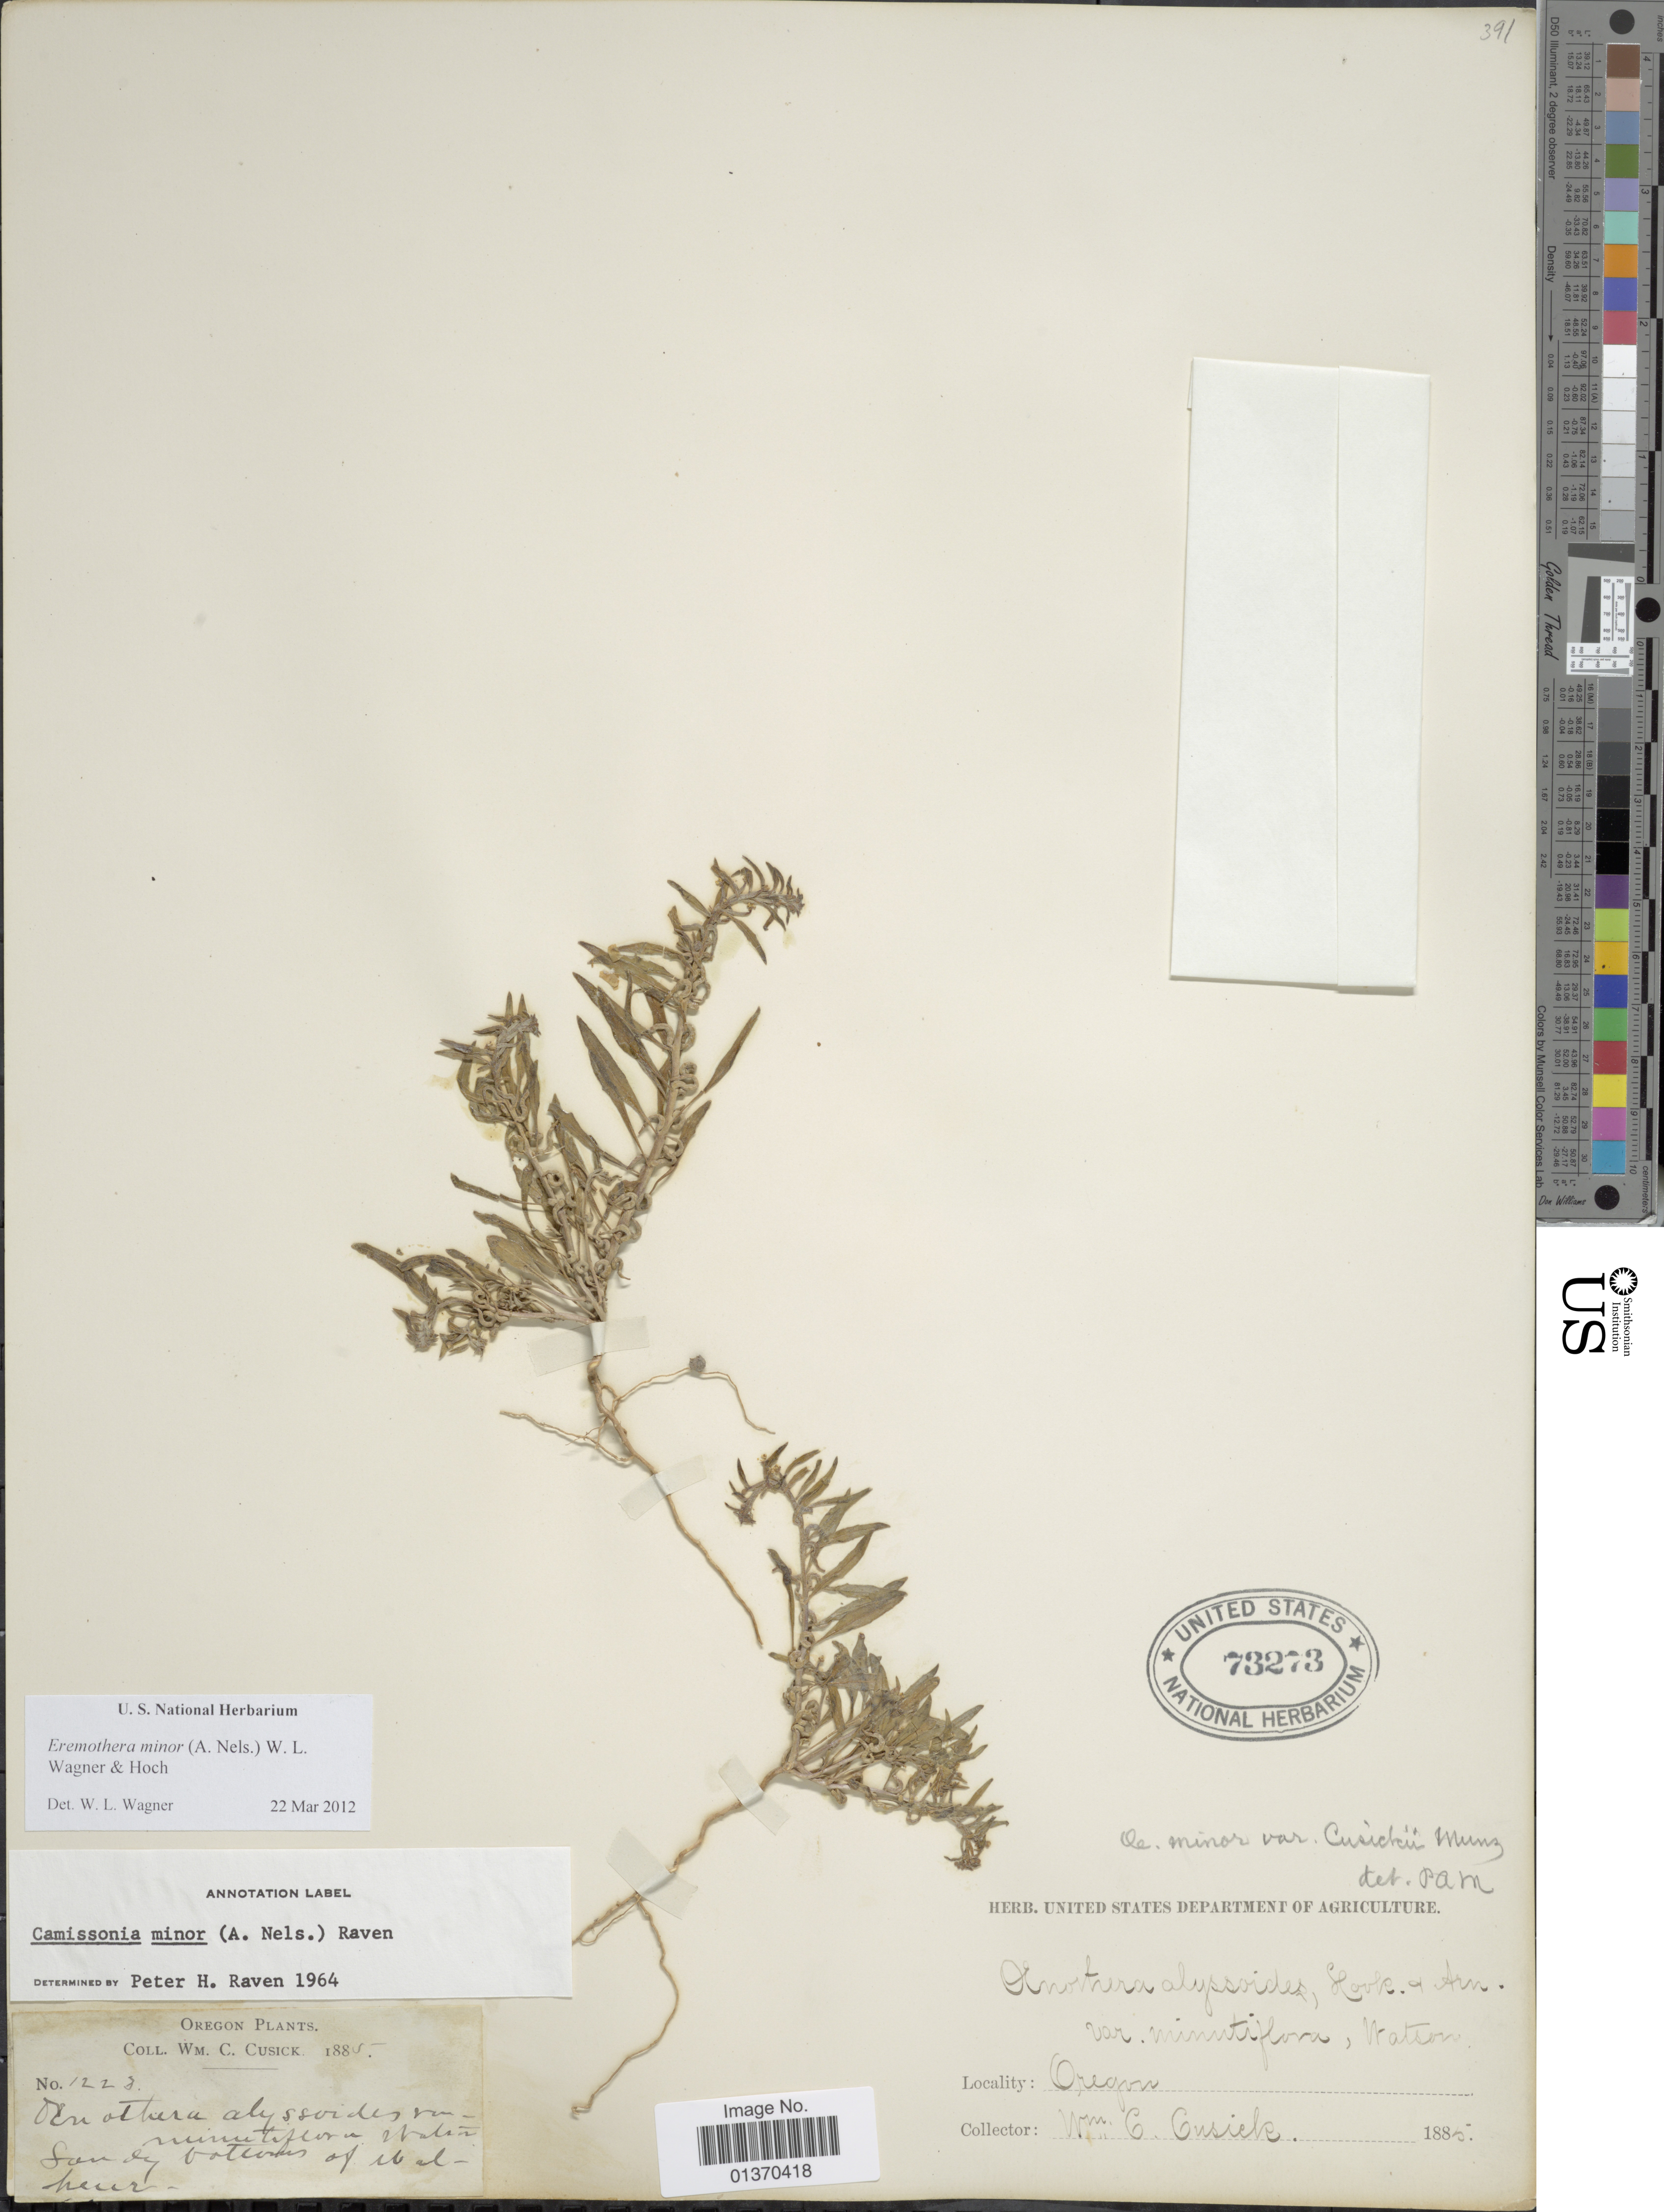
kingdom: Plantae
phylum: Tracheophyta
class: Magnoliopsida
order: Myrtales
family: Onagraceae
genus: Eremothera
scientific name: Eremothera minor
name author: (A. Nelson) W.L. Wagner & Hoch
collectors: W. C. Cusick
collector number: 1220*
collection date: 1885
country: United States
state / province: Oregon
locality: Sandy bottoms of Malheur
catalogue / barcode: US 73273